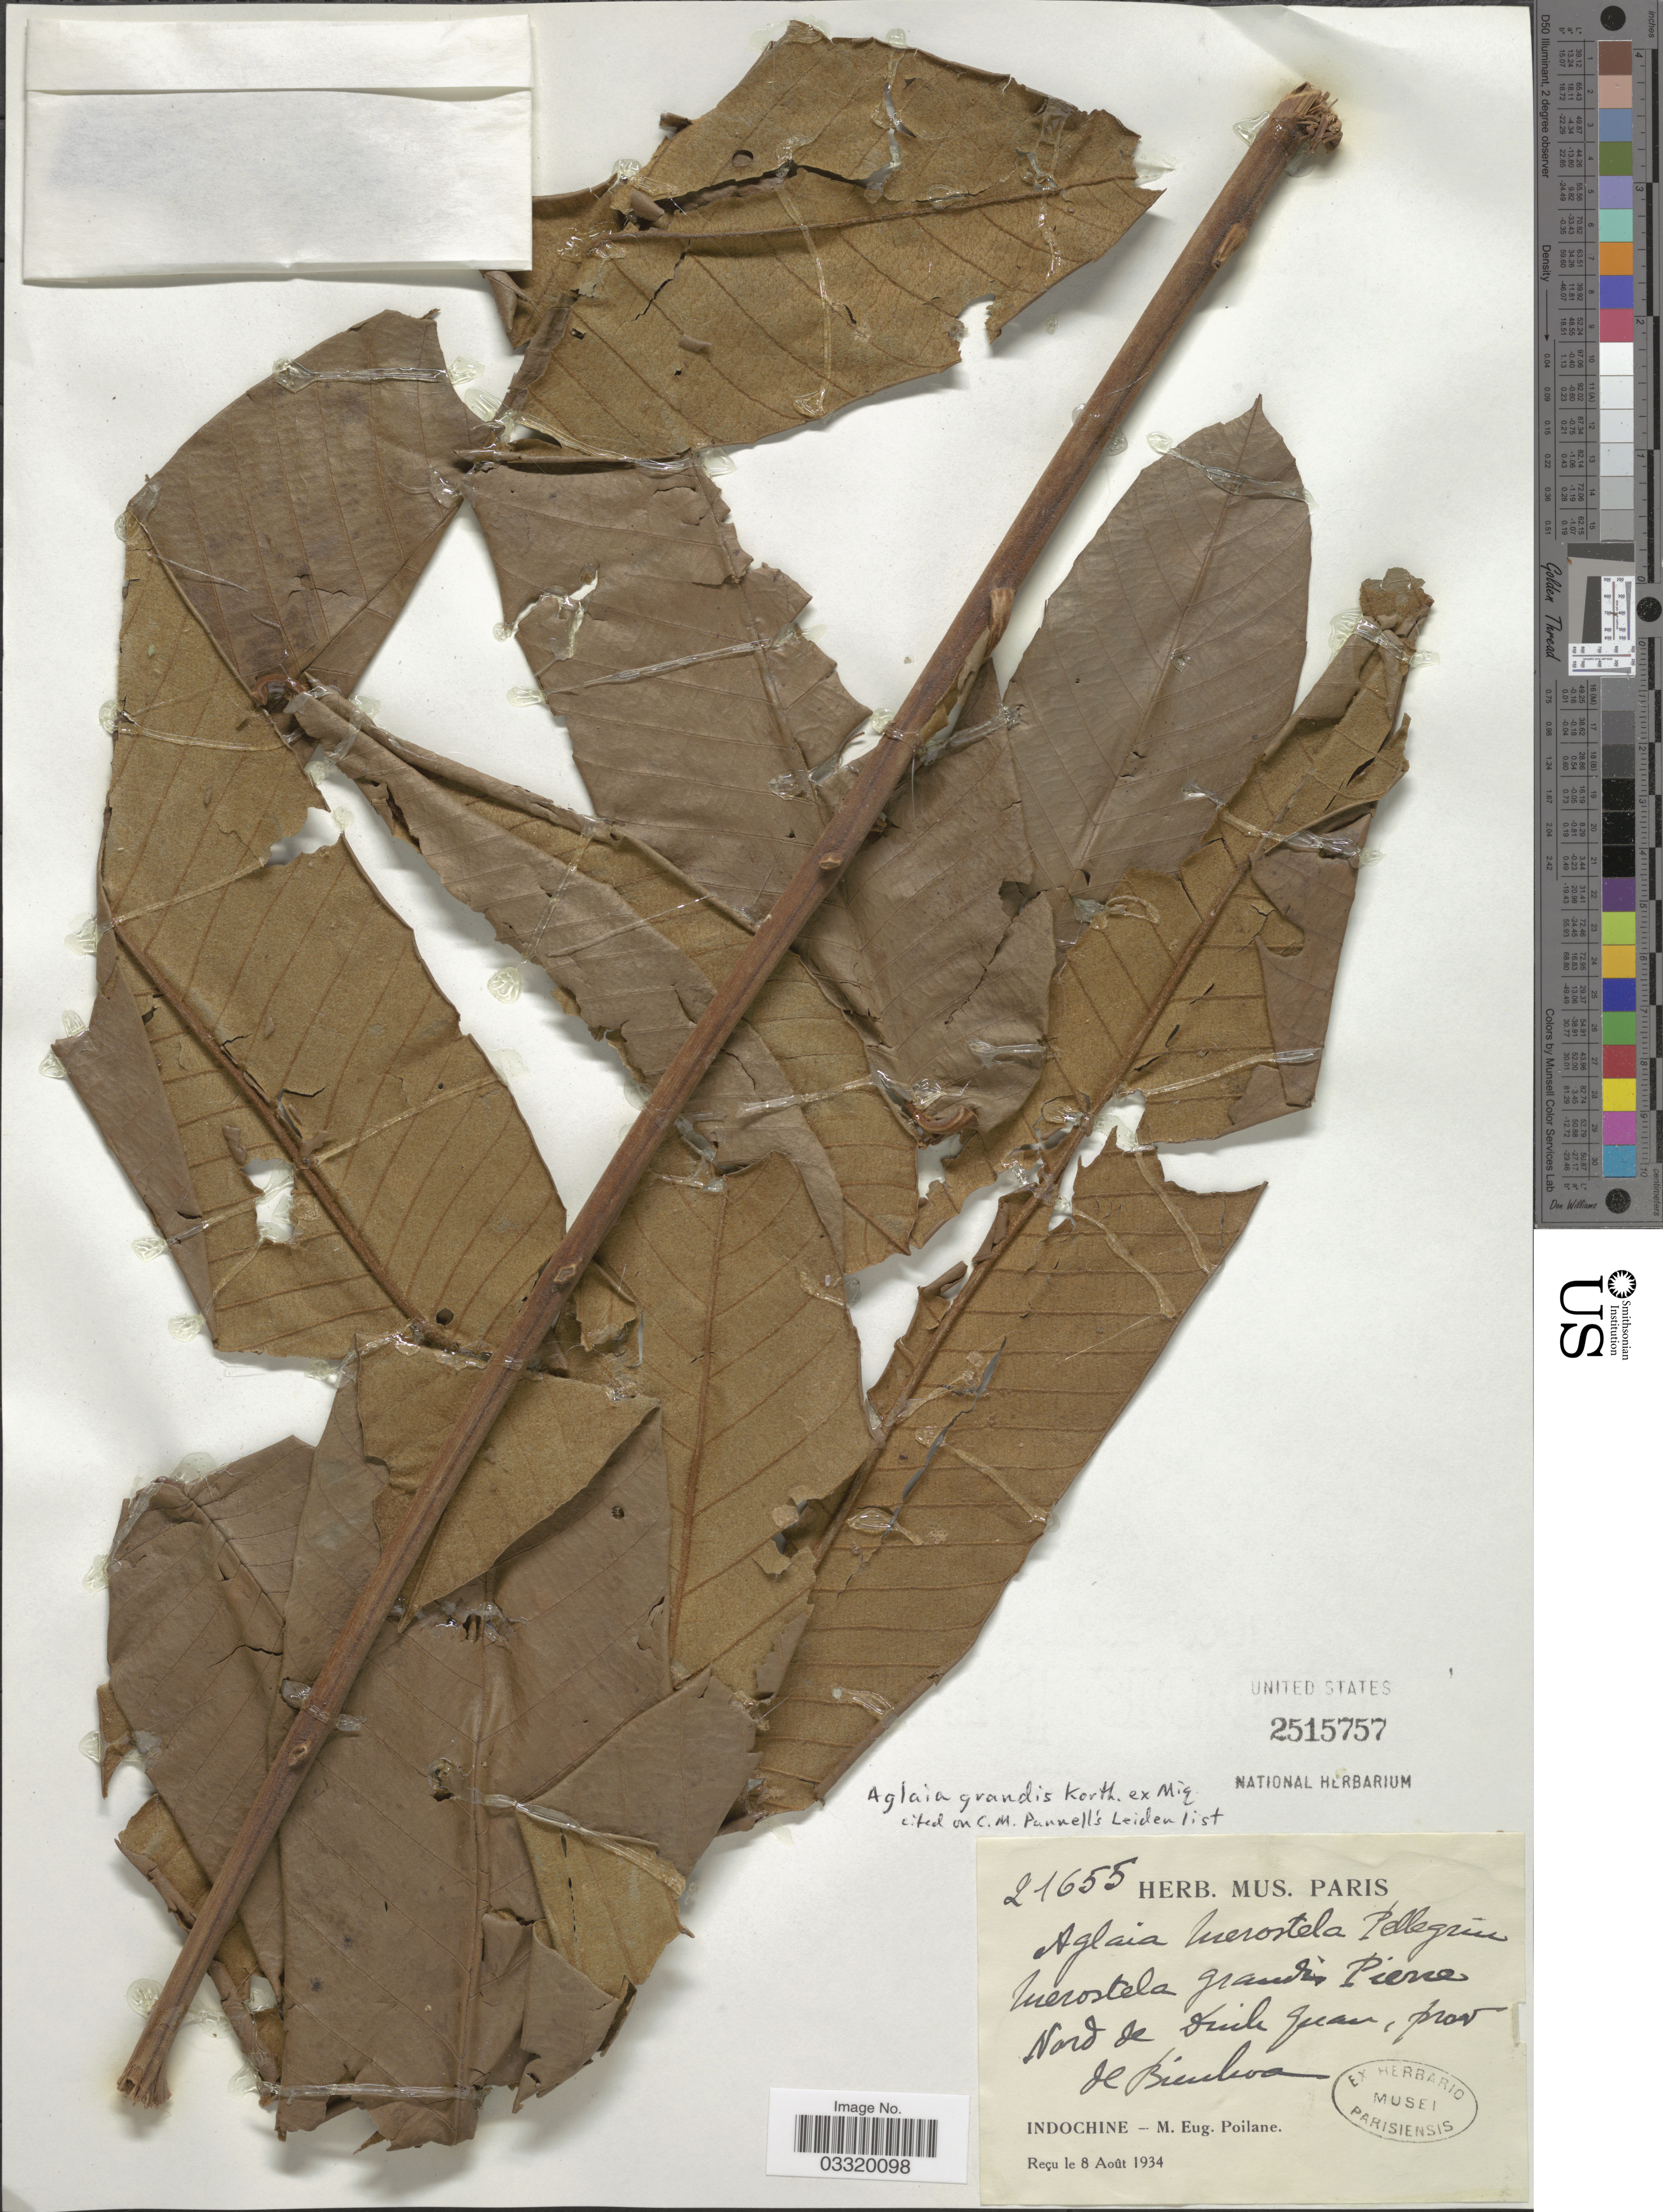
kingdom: Plantae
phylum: Tracheophyta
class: Magnoliopsida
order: Sapindales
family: Meliaceae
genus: Aglaia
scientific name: Aglaia grandis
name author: Korth.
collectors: E. Poilane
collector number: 21655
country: Vietnam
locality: Nord de Dinh Quan, prov. de Bienhoa. Indochine.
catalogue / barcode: US 2515757